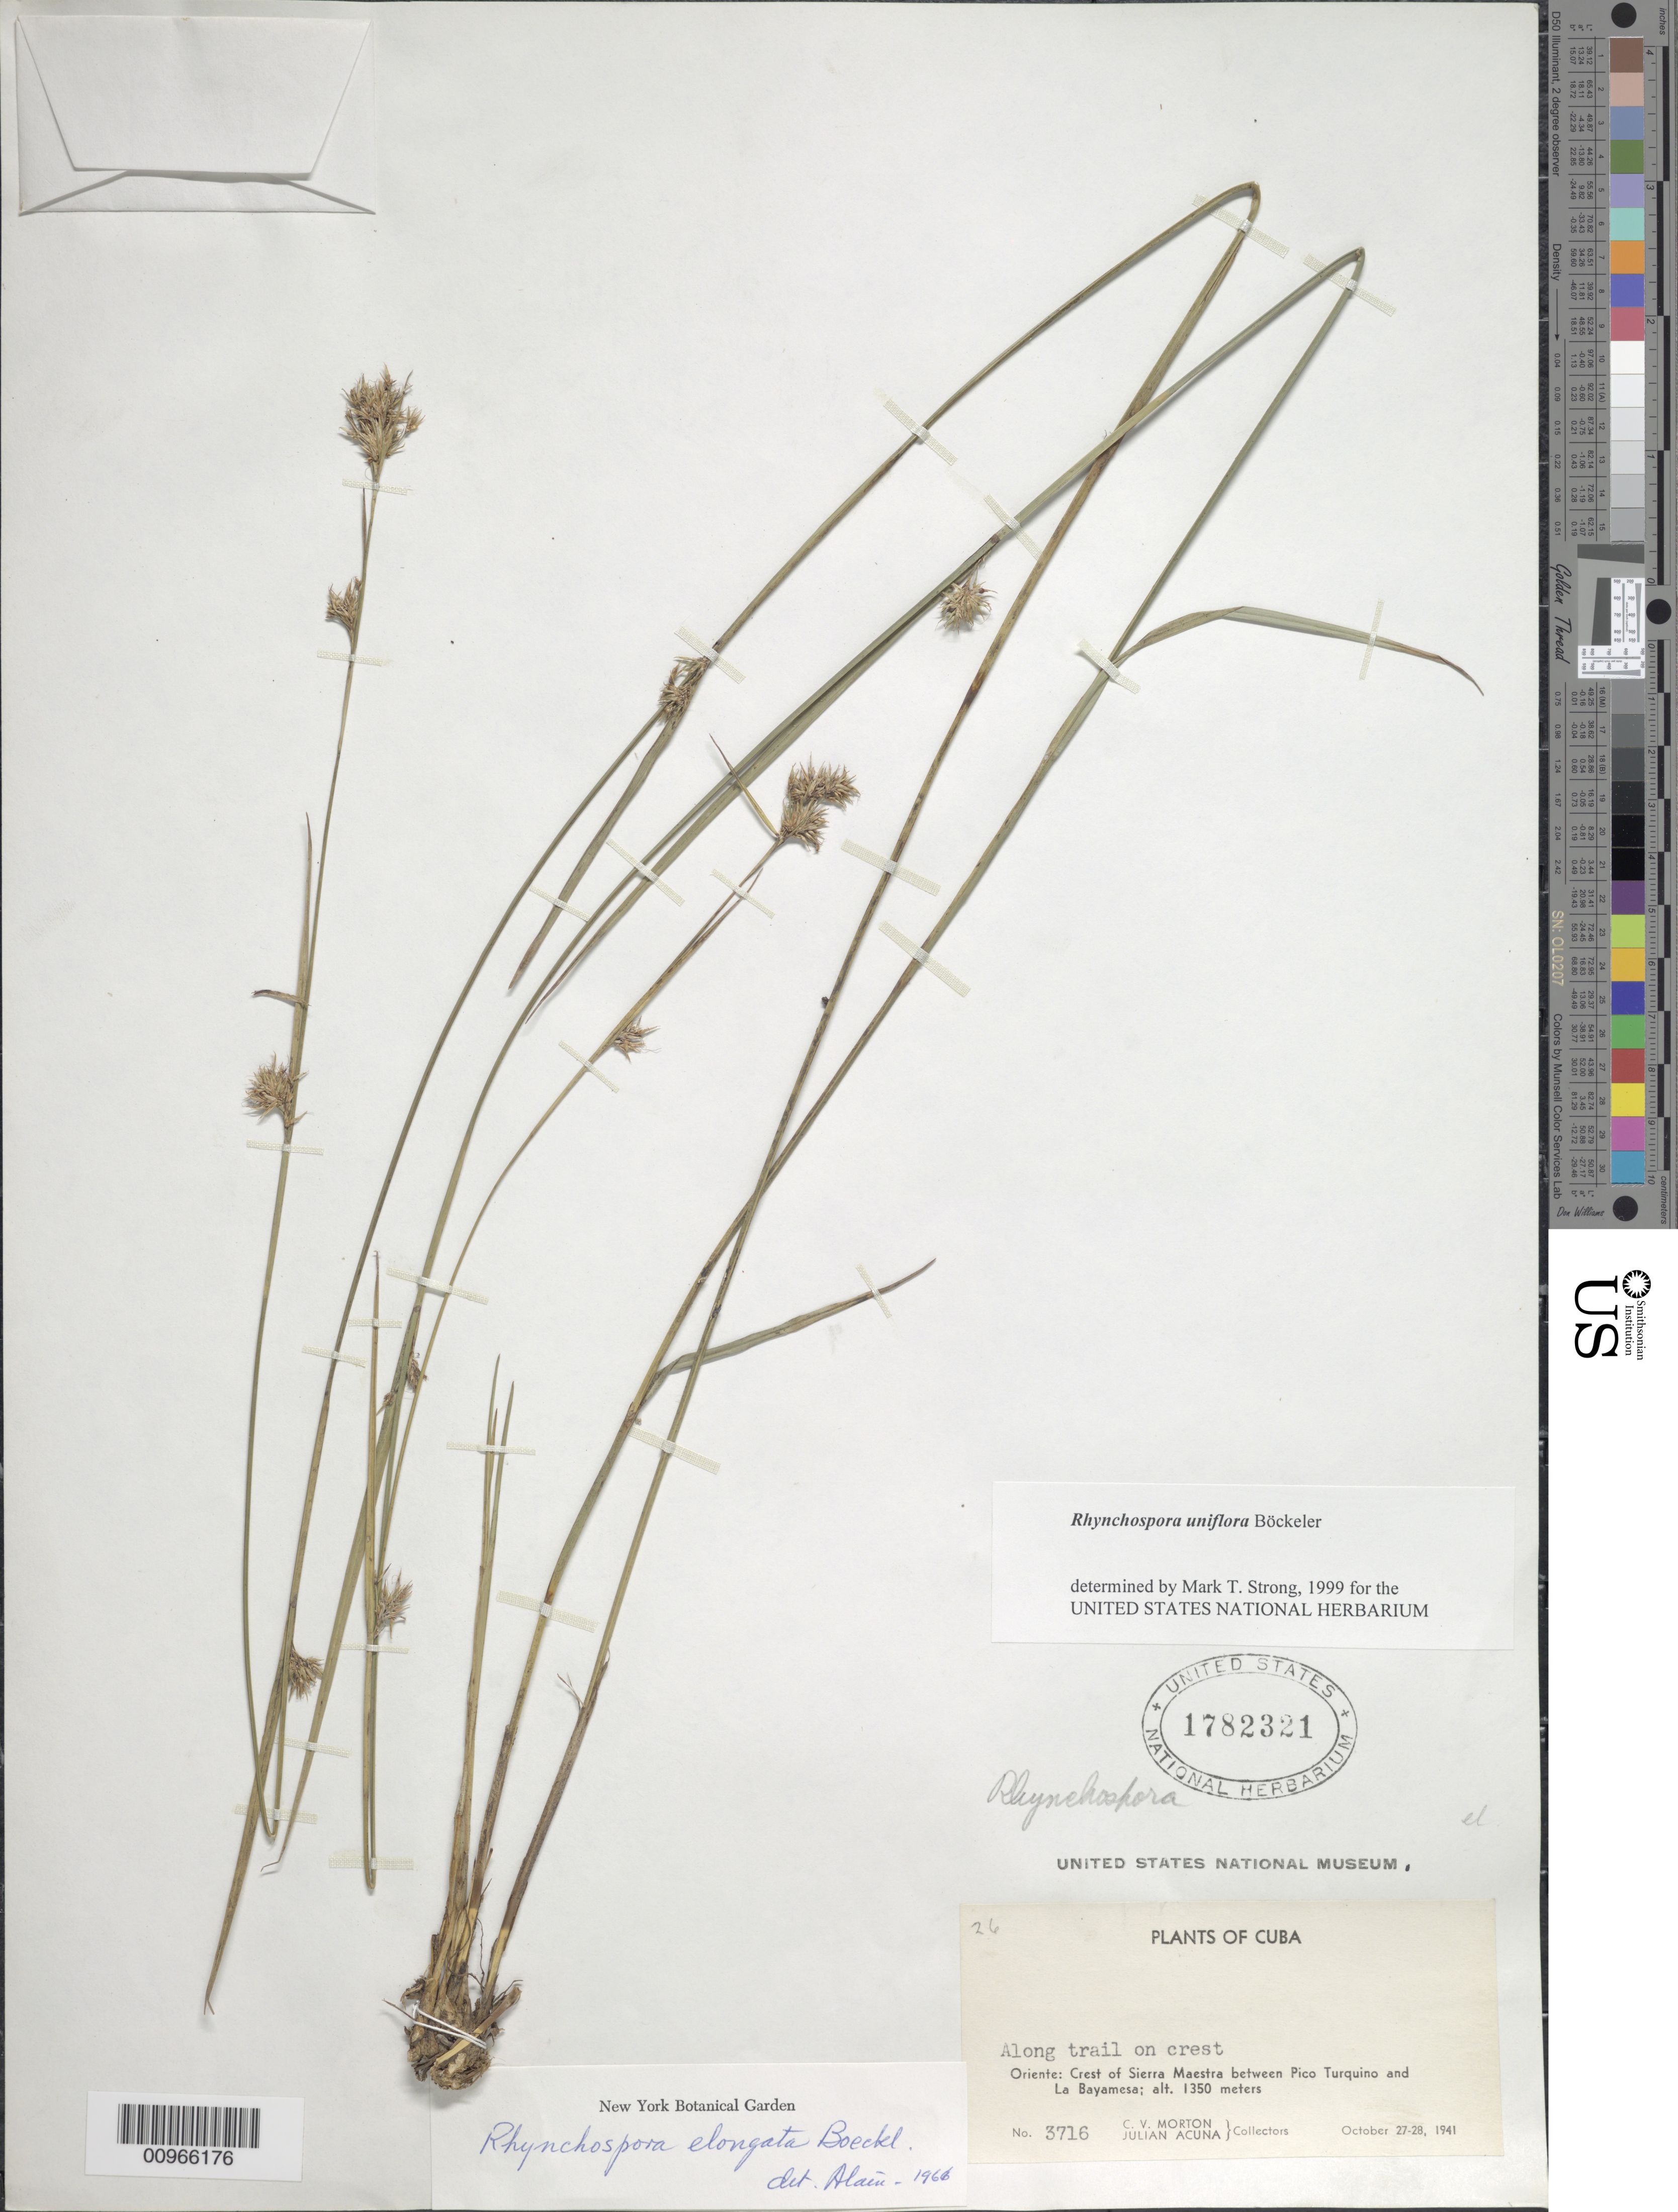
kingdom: Plantae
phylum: Tracheophyta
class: Liliopsida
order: Poales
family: Cyperaceae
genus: Rhynchospora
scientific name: Rhynchospora uniflora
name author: Boeckeler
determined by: Strong, M. T., (US), Smithsonian Institution - National Museum of Natural History (UNITED STATES)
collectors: C. V. Morton & J. Acuña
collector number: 3716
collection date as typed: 27 Oct 1941 to 28 Oct 1941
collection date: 1941-10-27/1941-10-28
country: Cuba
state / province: Oriente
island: Cuba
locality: Along trail on crest of Sierra Maestra between Pico Turquino and La Bayamesa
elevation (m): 1350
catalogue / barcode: US 1782321